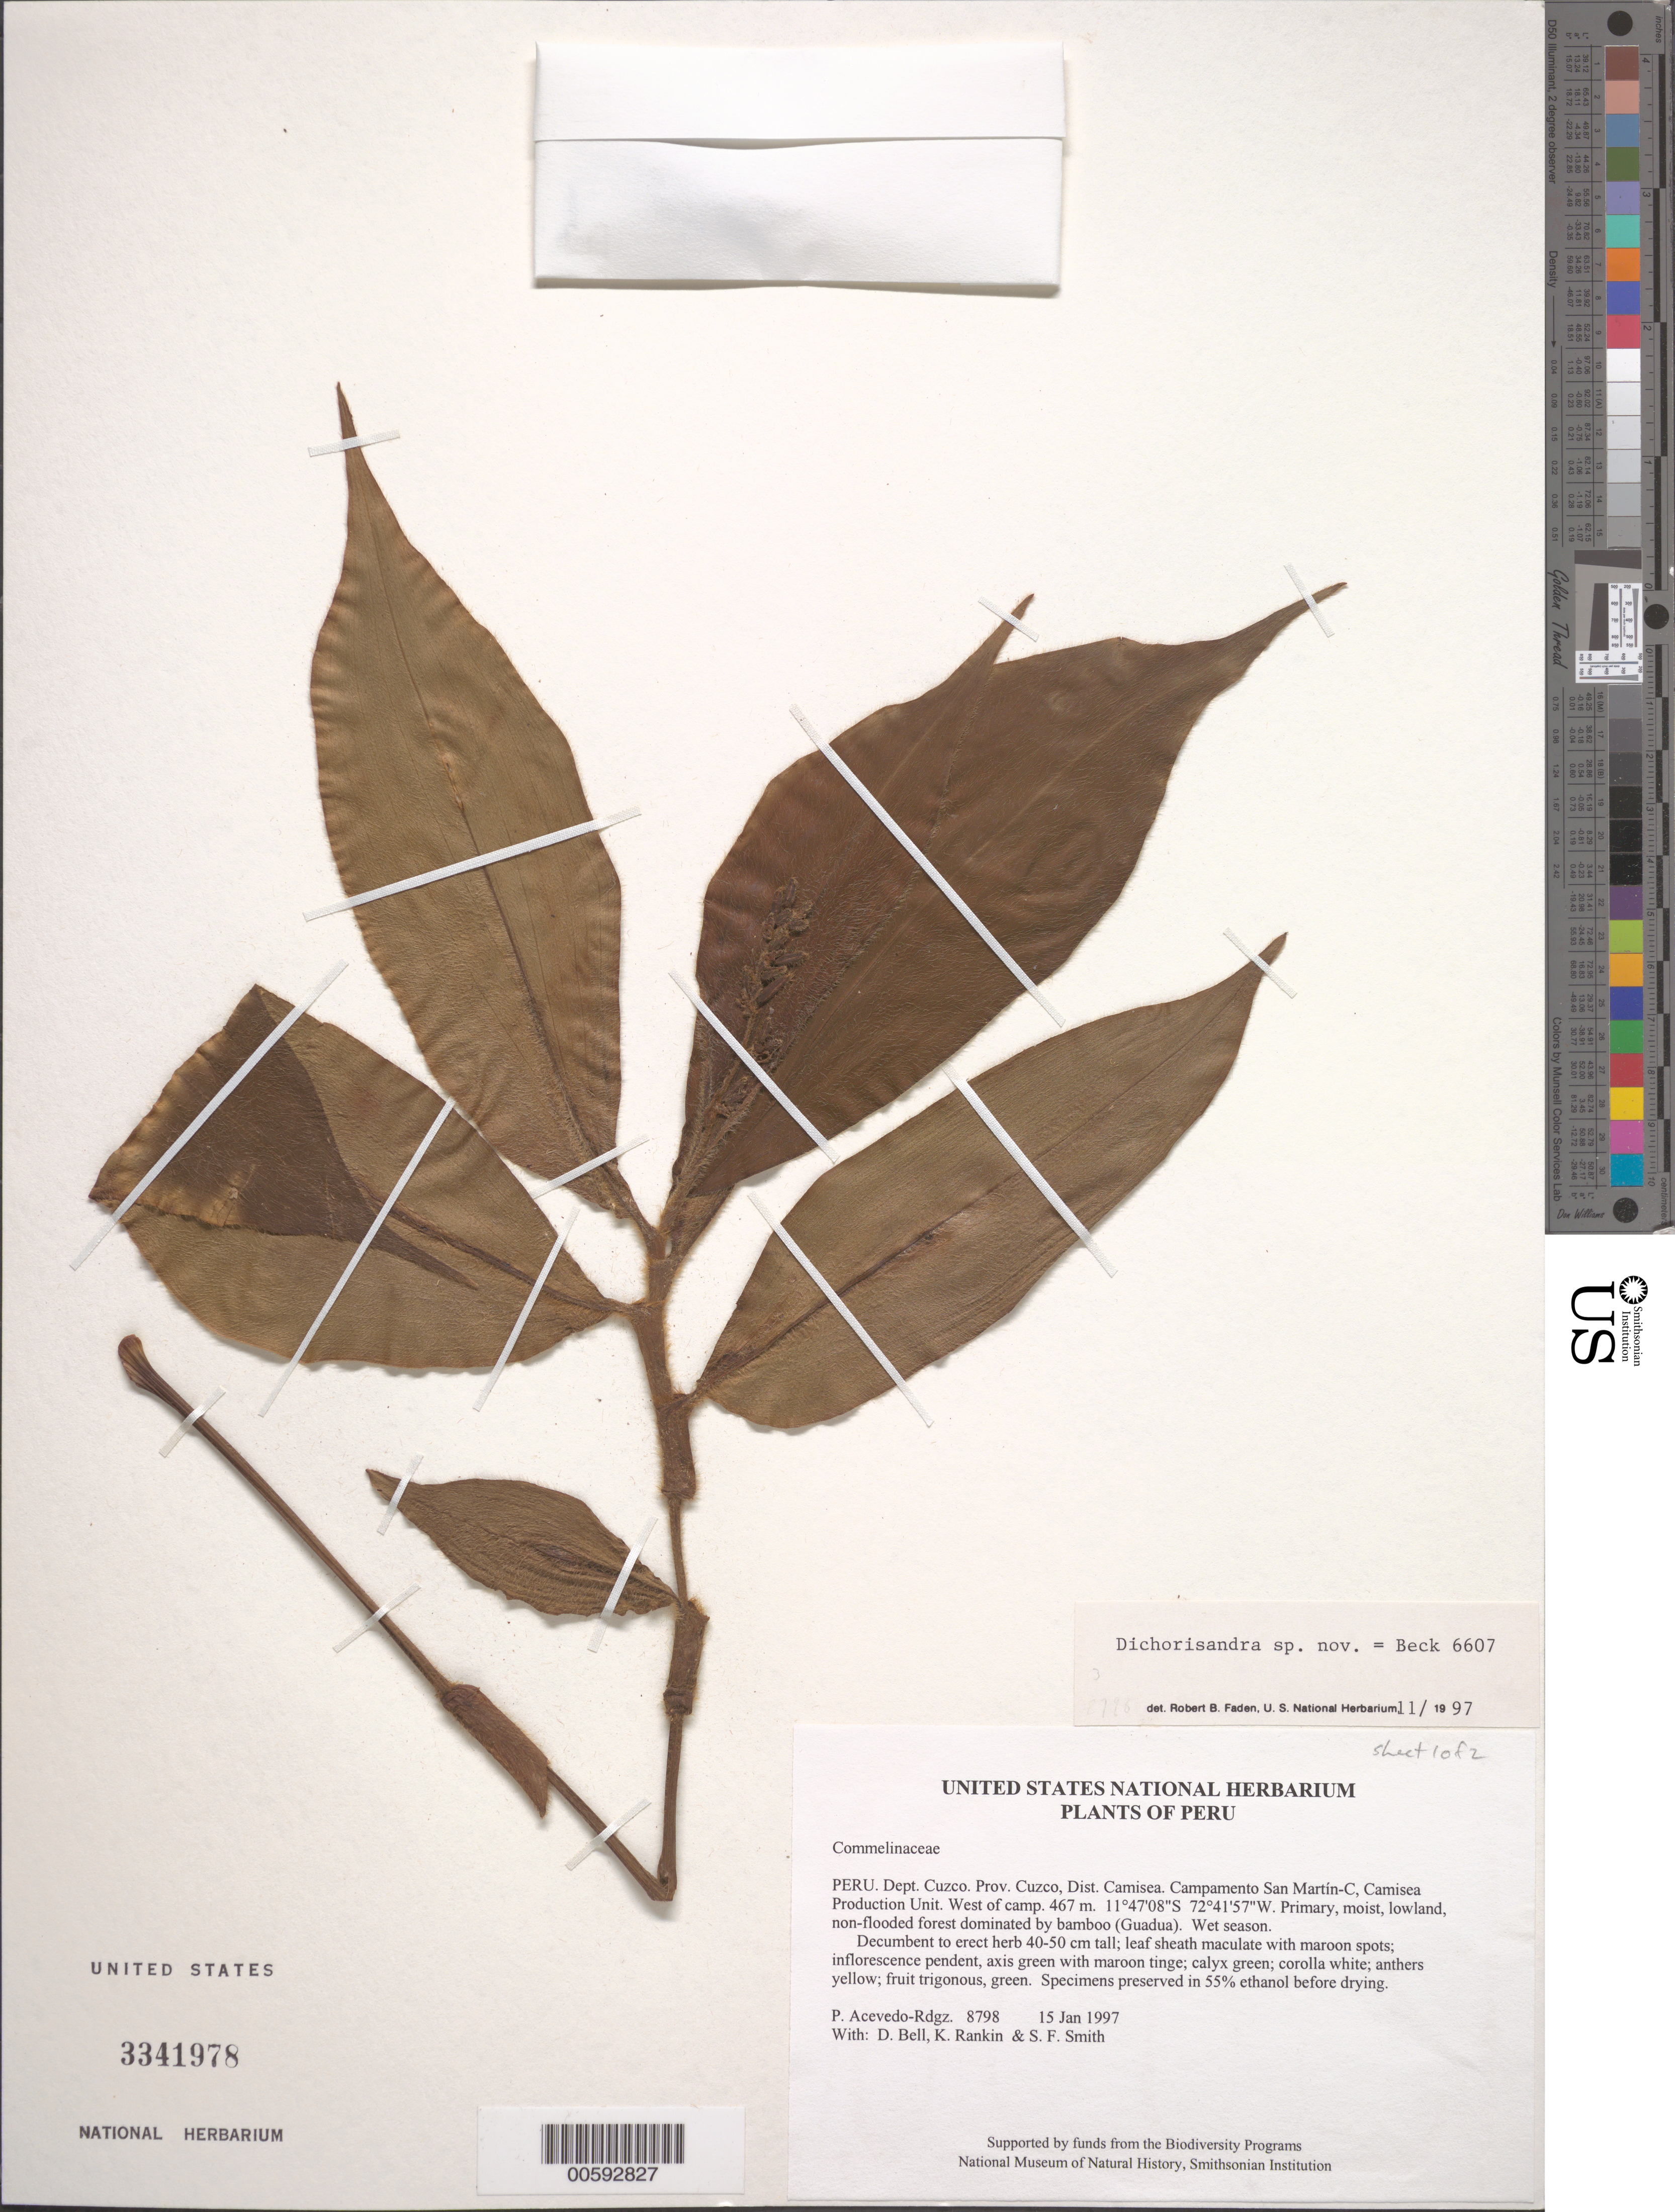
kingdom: Plantae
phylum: Tracheophyta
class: Liliopsida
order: Commelinales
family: Commelinaceae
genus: Dichorisandra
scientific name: Dichorisandra sp.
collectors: P. Acevedo-Rodr., D. A. Bell, K. B. Rankin & S.F. Smith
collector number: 8798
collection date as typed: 15 Jan 1997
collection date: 1997-01-15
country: Peru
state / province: Cusco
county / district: Cusco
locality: Districto Camisea, Campamento San Martín-C, Camisea Production Unit. West of camp.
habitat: Primary, moist, lowland, non-flooded forest dominated by bamboo (Guadua). Wet season.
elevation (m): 467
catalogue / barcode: US 3341978